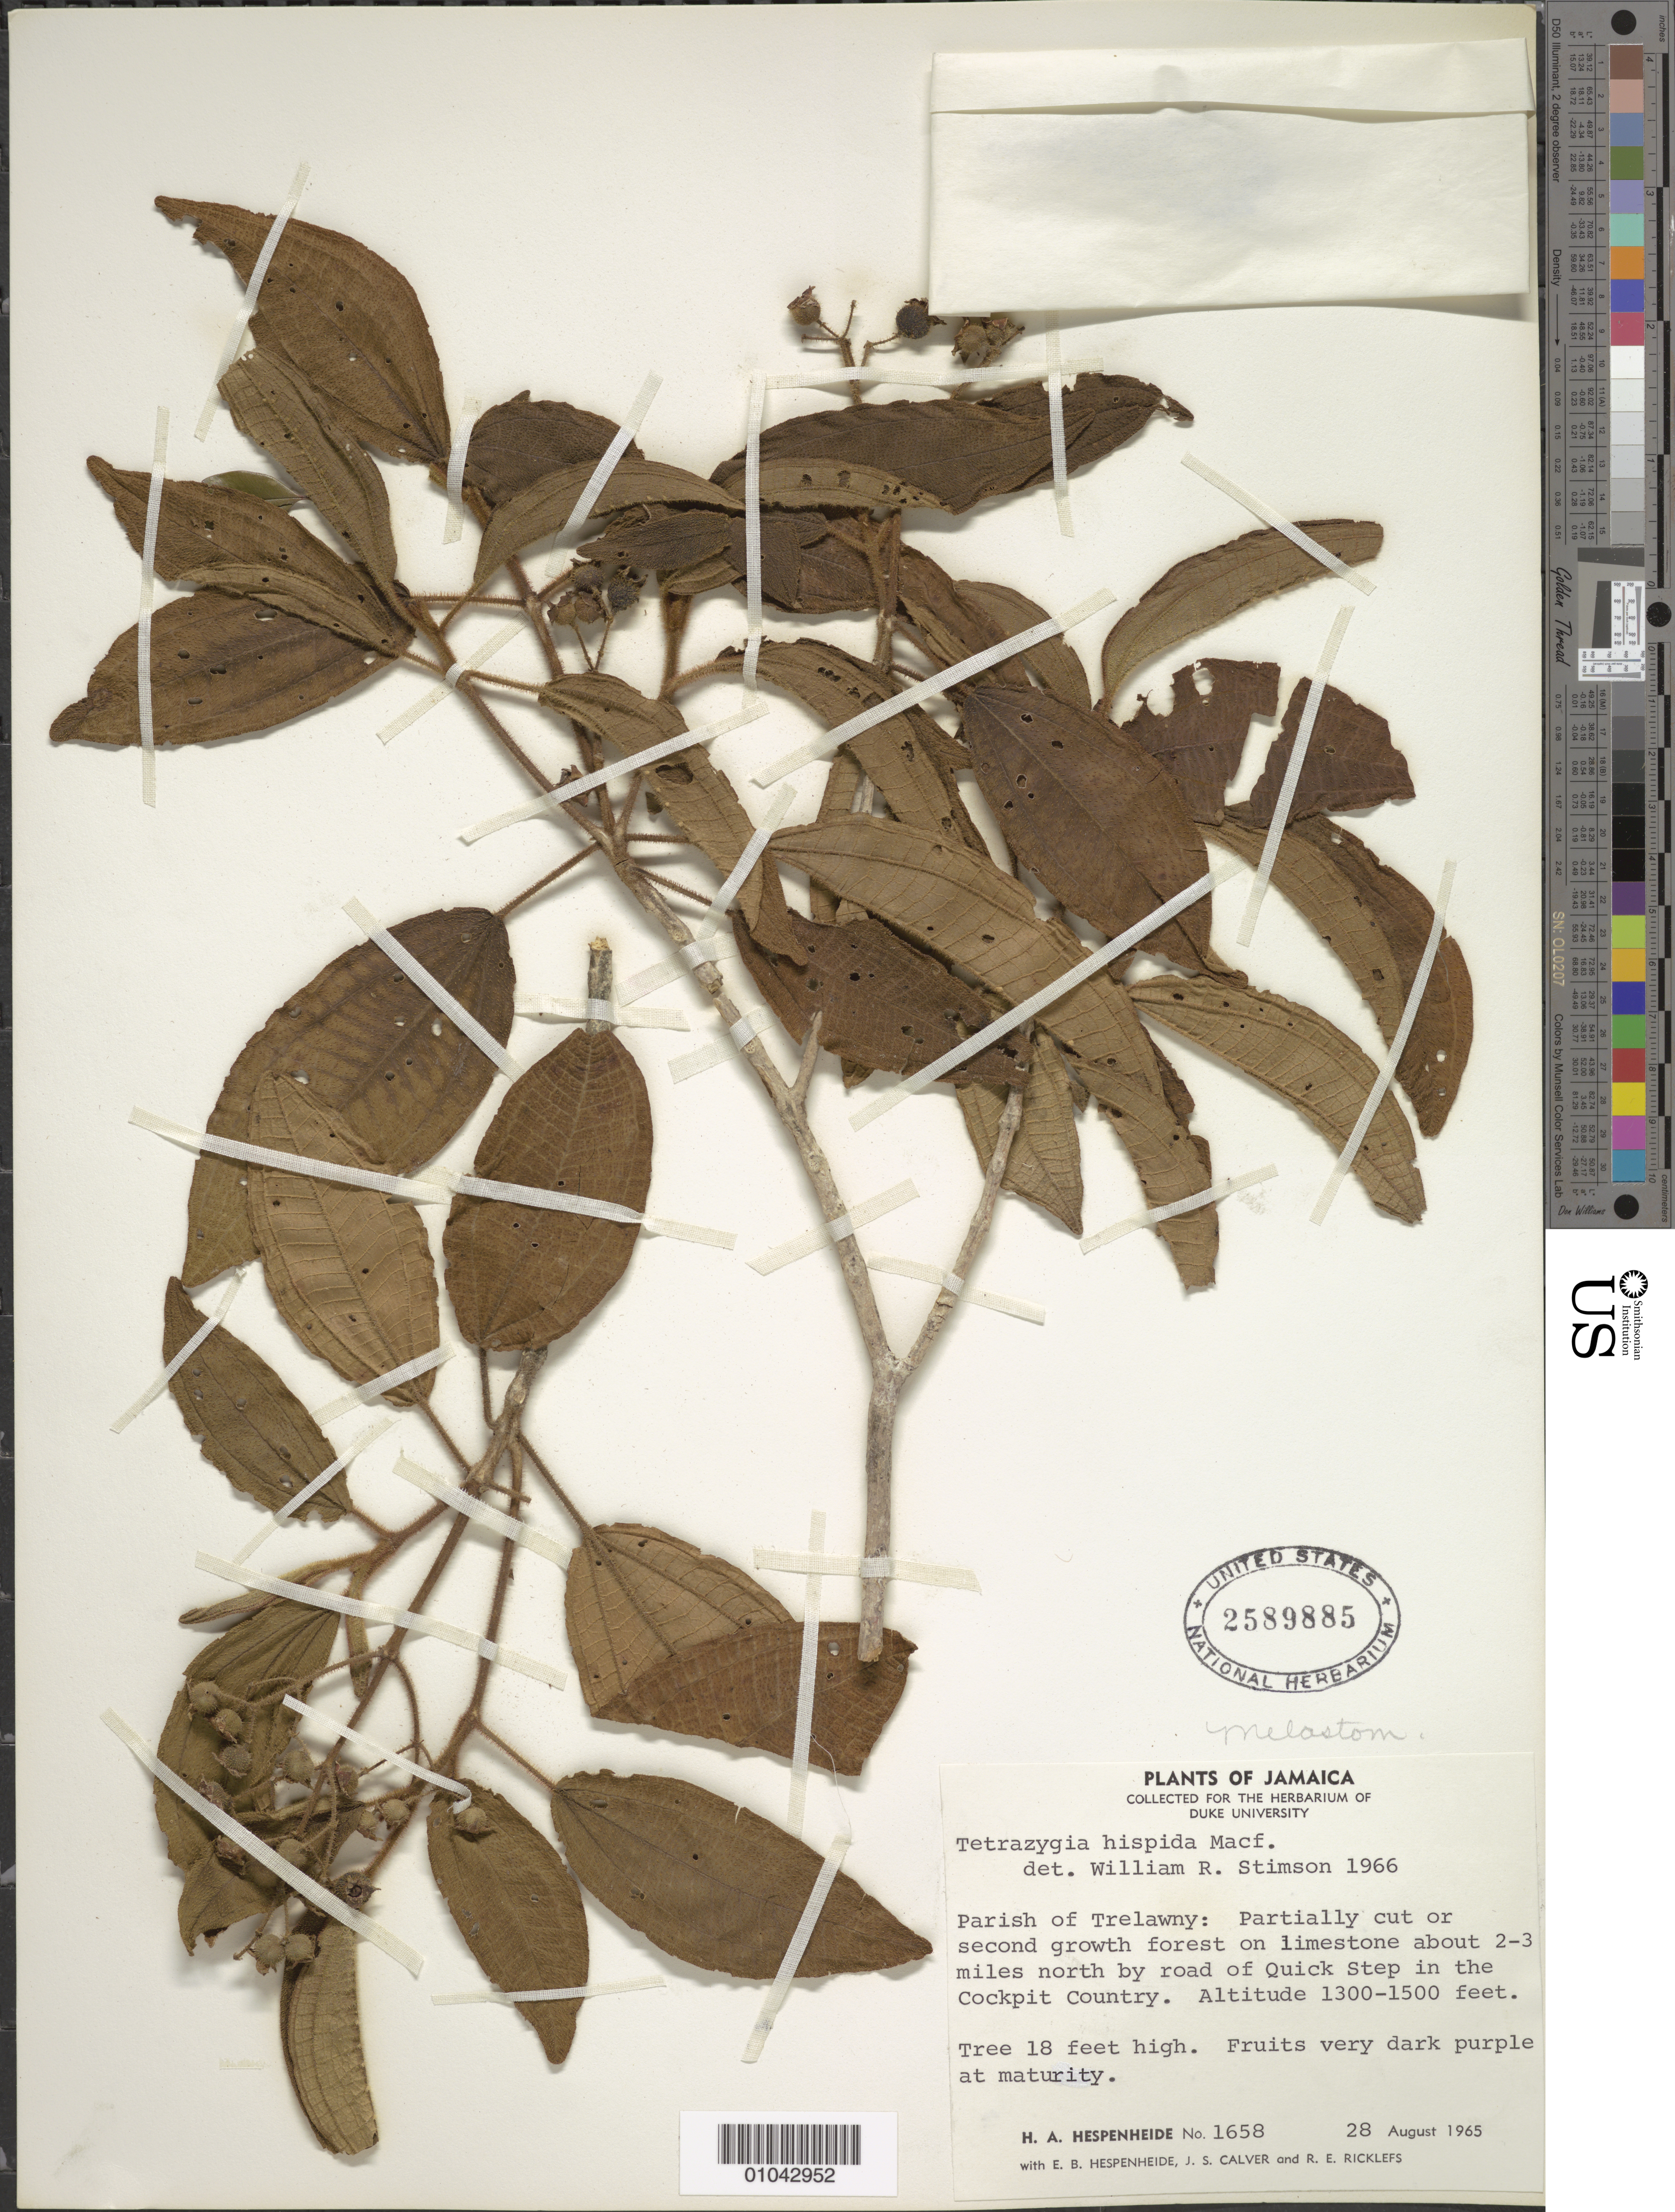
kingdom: Plantae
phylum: Tracheophyta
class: Magnoliopsida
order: Myrtales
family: Melastomataceae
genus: Tetrazygia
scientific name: Tetrazygia hispida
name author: (Sw.) Macfad.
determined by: Stimson, W. R.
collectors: H. A. Hespenheide, E. Hespenheide, J. Calver & R. Ricklefs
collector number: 1658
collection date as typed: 28 Aug 1965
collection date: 1965-08-28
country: Jamaica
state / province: Trelawny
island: Jamaica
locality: Quick Step, about 2-3 miles north by road, in the Cockpit Country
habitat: Partially cut or second growth forest on limestone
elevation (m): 396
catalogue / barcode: US 2589885